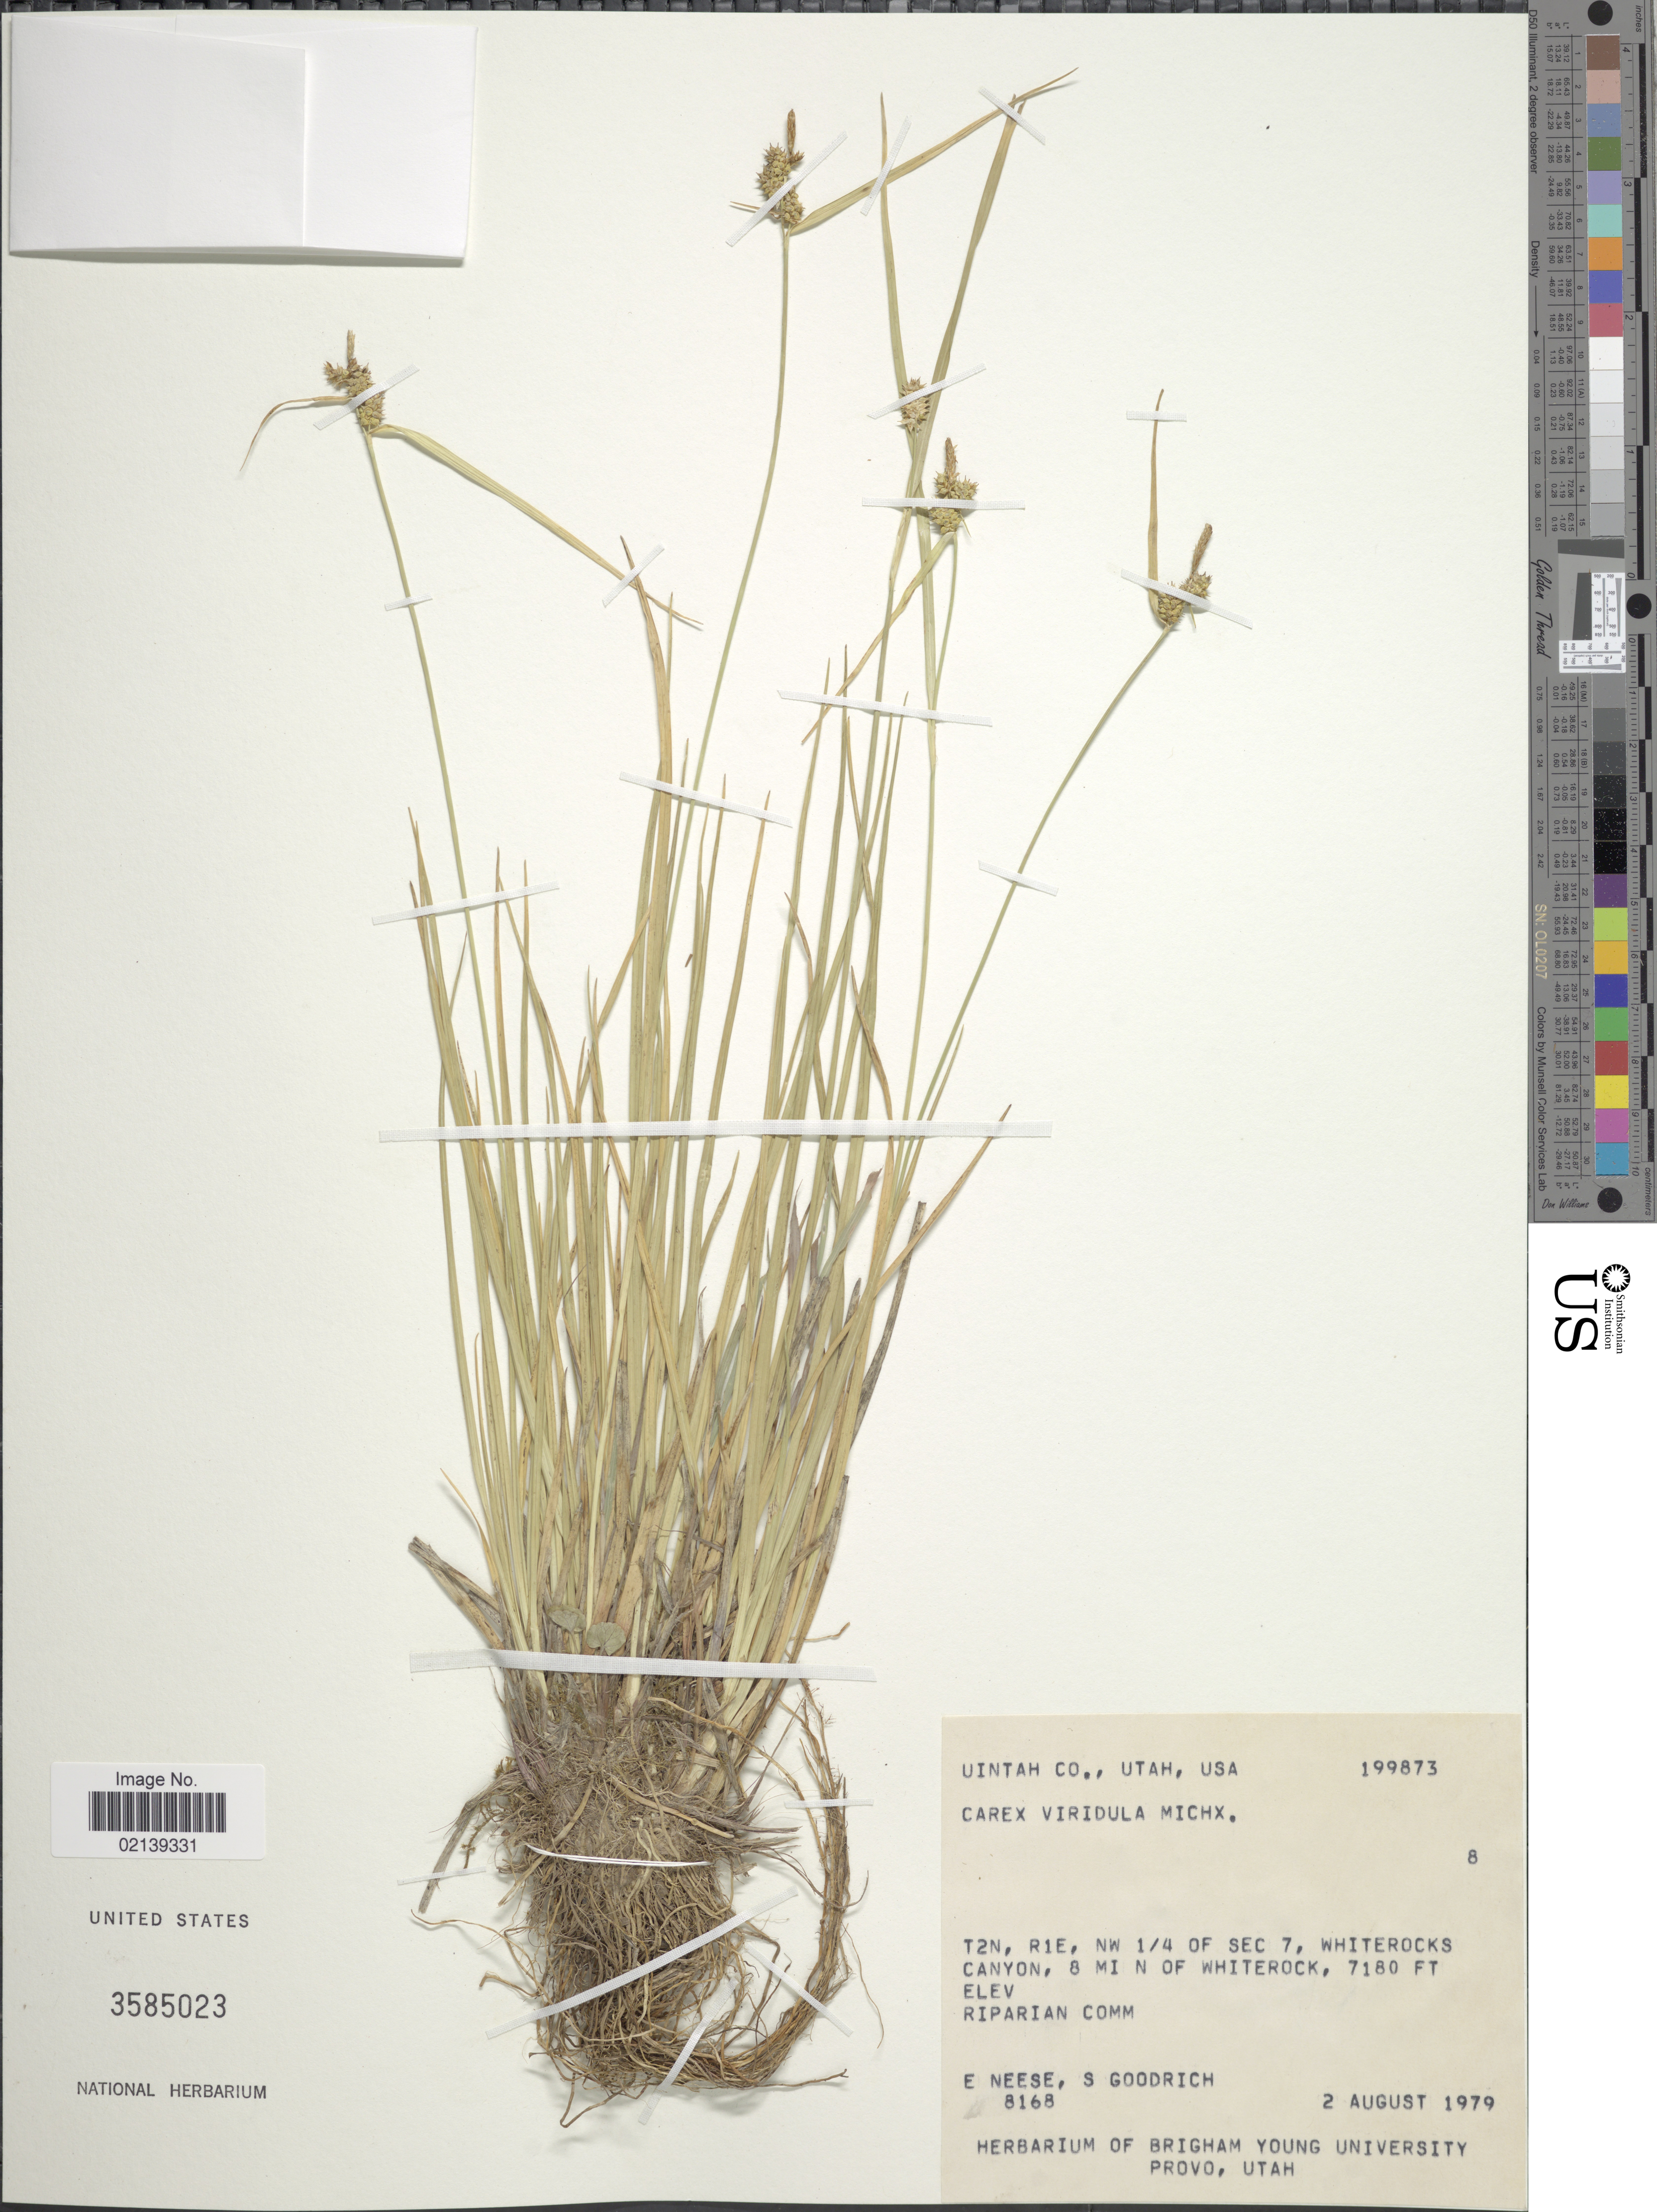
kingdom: Plantae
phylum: Tracheophyta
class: Liliopsida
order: Poales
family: Cyperaceae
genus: Carex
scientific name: Carex oederi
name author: Retz.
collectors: E. Neese & S. Goodrich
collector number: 8168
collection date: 1979-08-02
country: United States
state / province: Utah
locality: Uintah Co., T2N, R1E, NW1/4 of Sec 7, Whiterocks Canyon, 8 mi N of Whiterock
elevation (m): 2188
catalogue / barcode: US 3585023